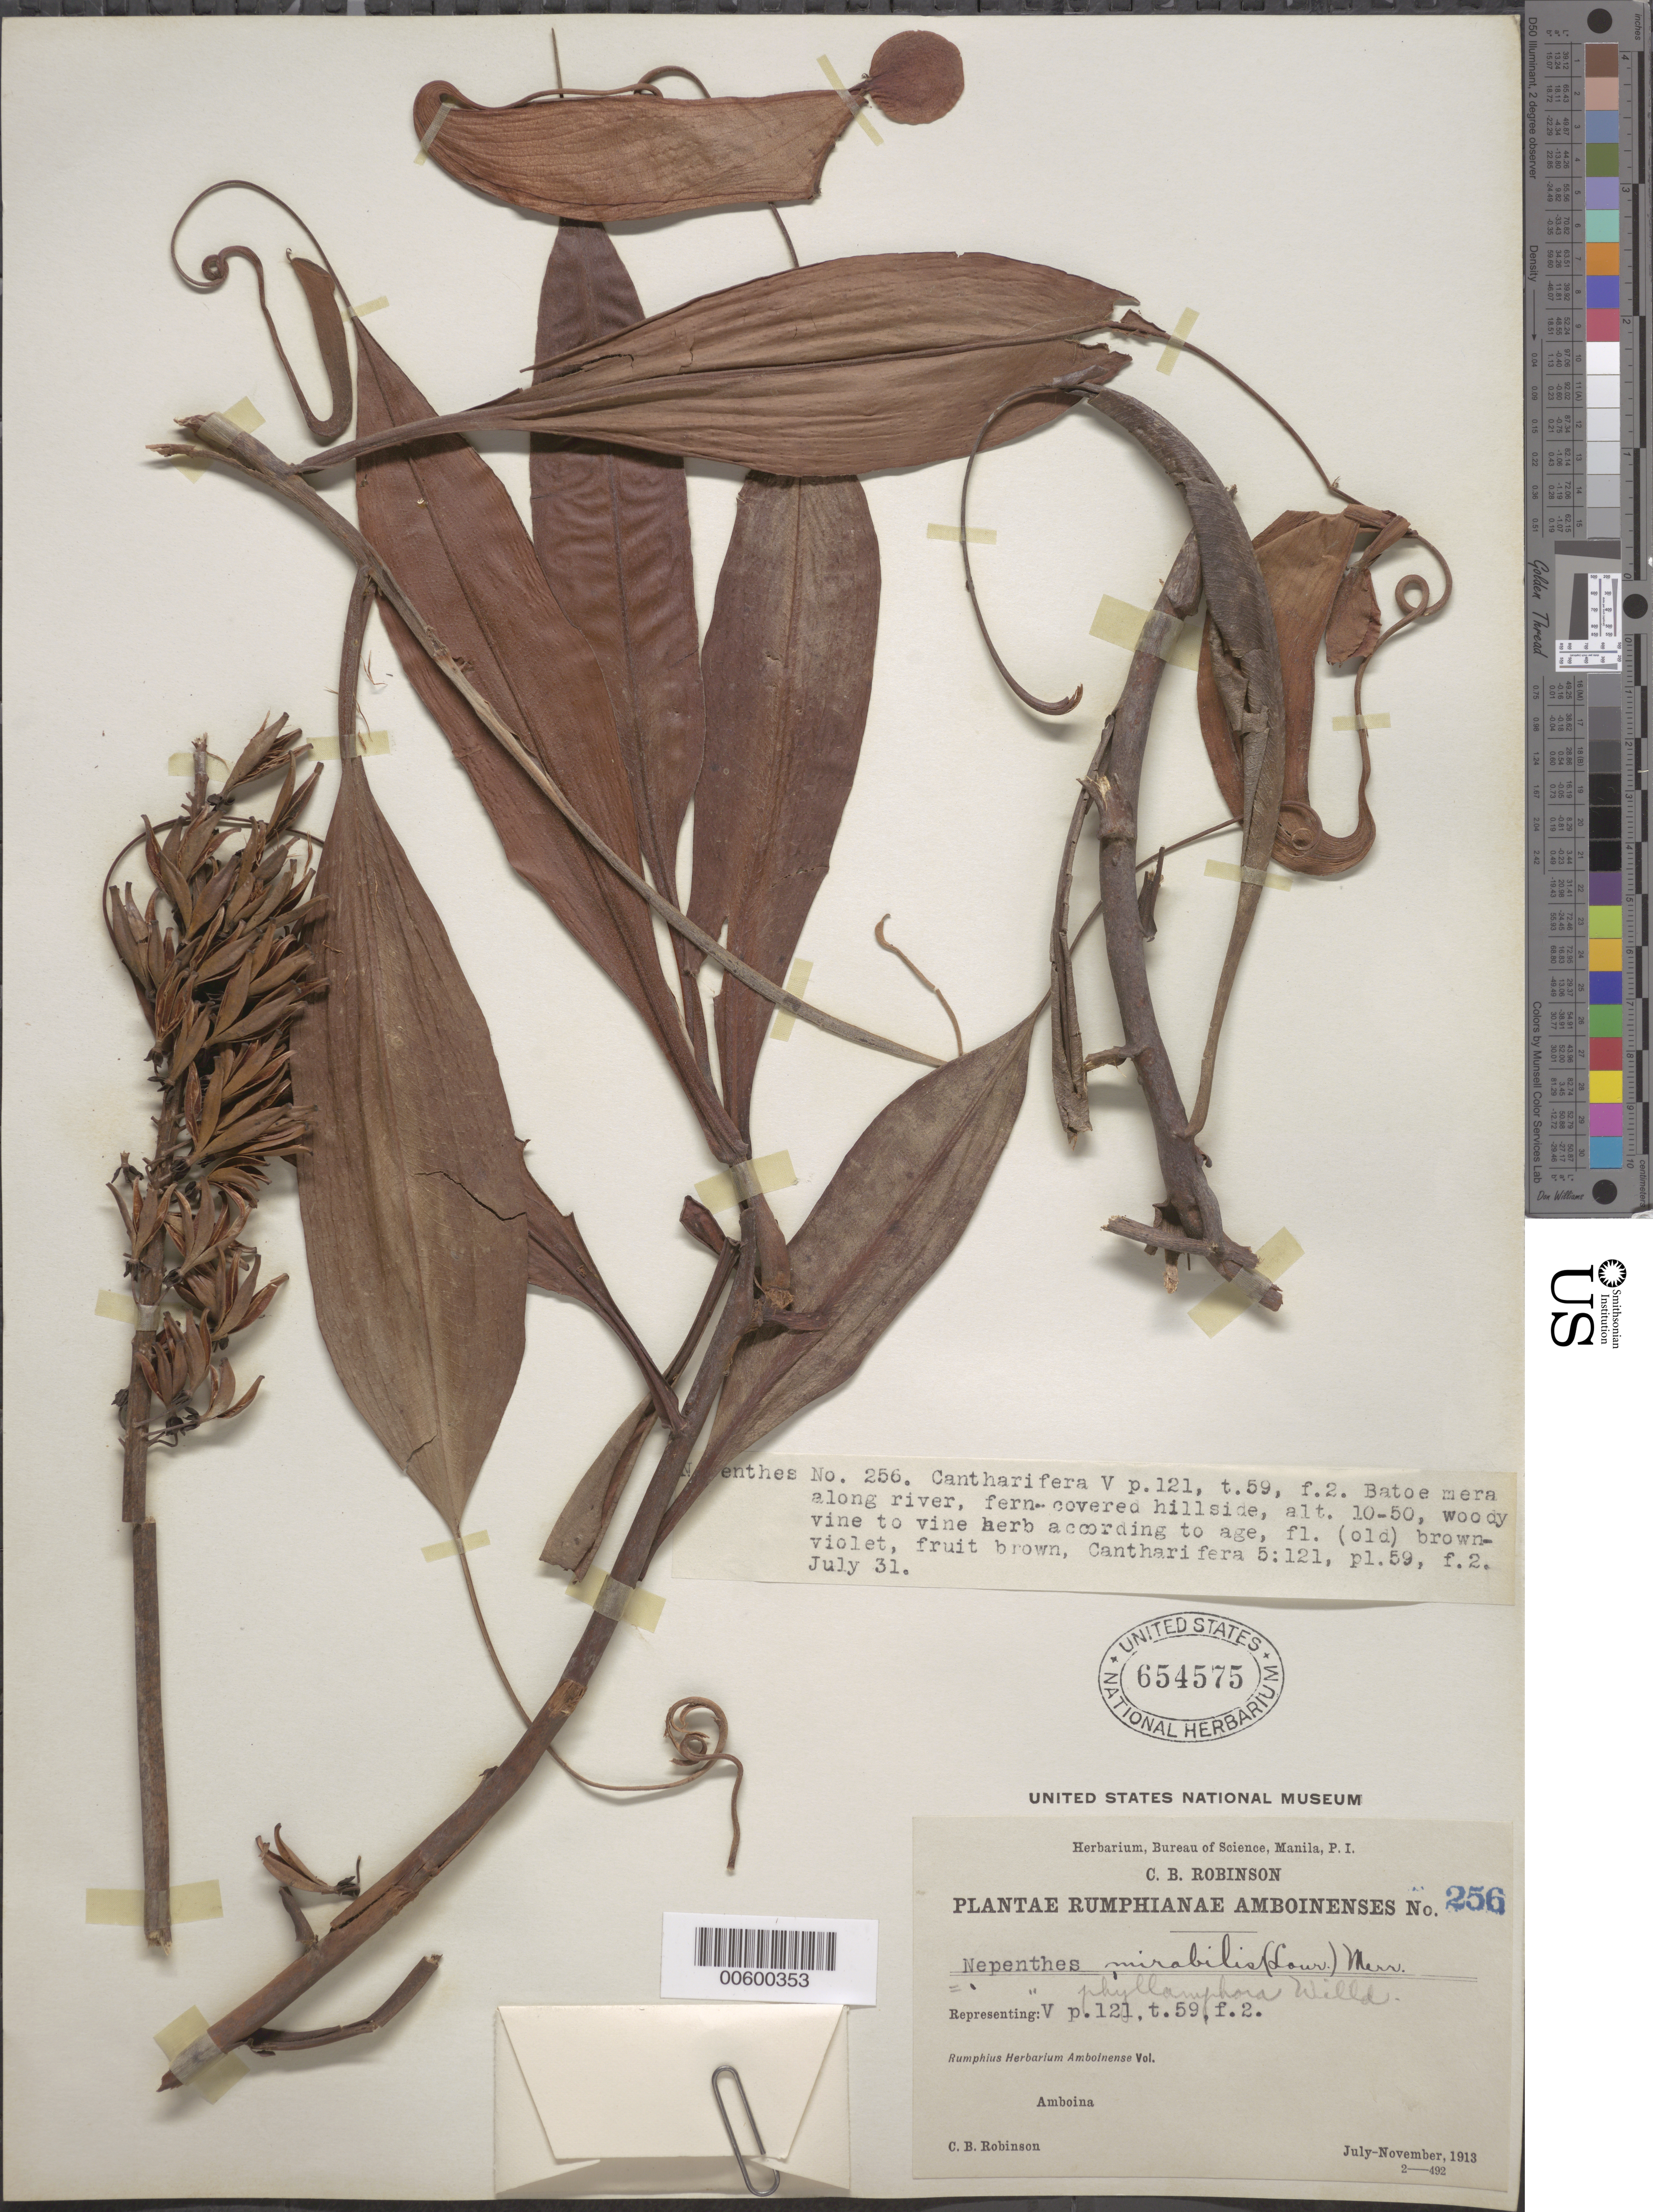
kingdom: Plantae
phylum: Tracheophyta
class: Magnoliopsida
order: Caryophyllales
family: Nepenthaceae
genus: Nepenthes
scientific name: Nepenthes mirabilis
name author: (Lour.) Druce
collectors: C. Robinson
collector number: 256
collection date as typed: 31 Jul 1913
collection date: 1913-07-31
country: Indonesia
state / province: Maluku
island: Amboina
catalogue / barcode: US 654575